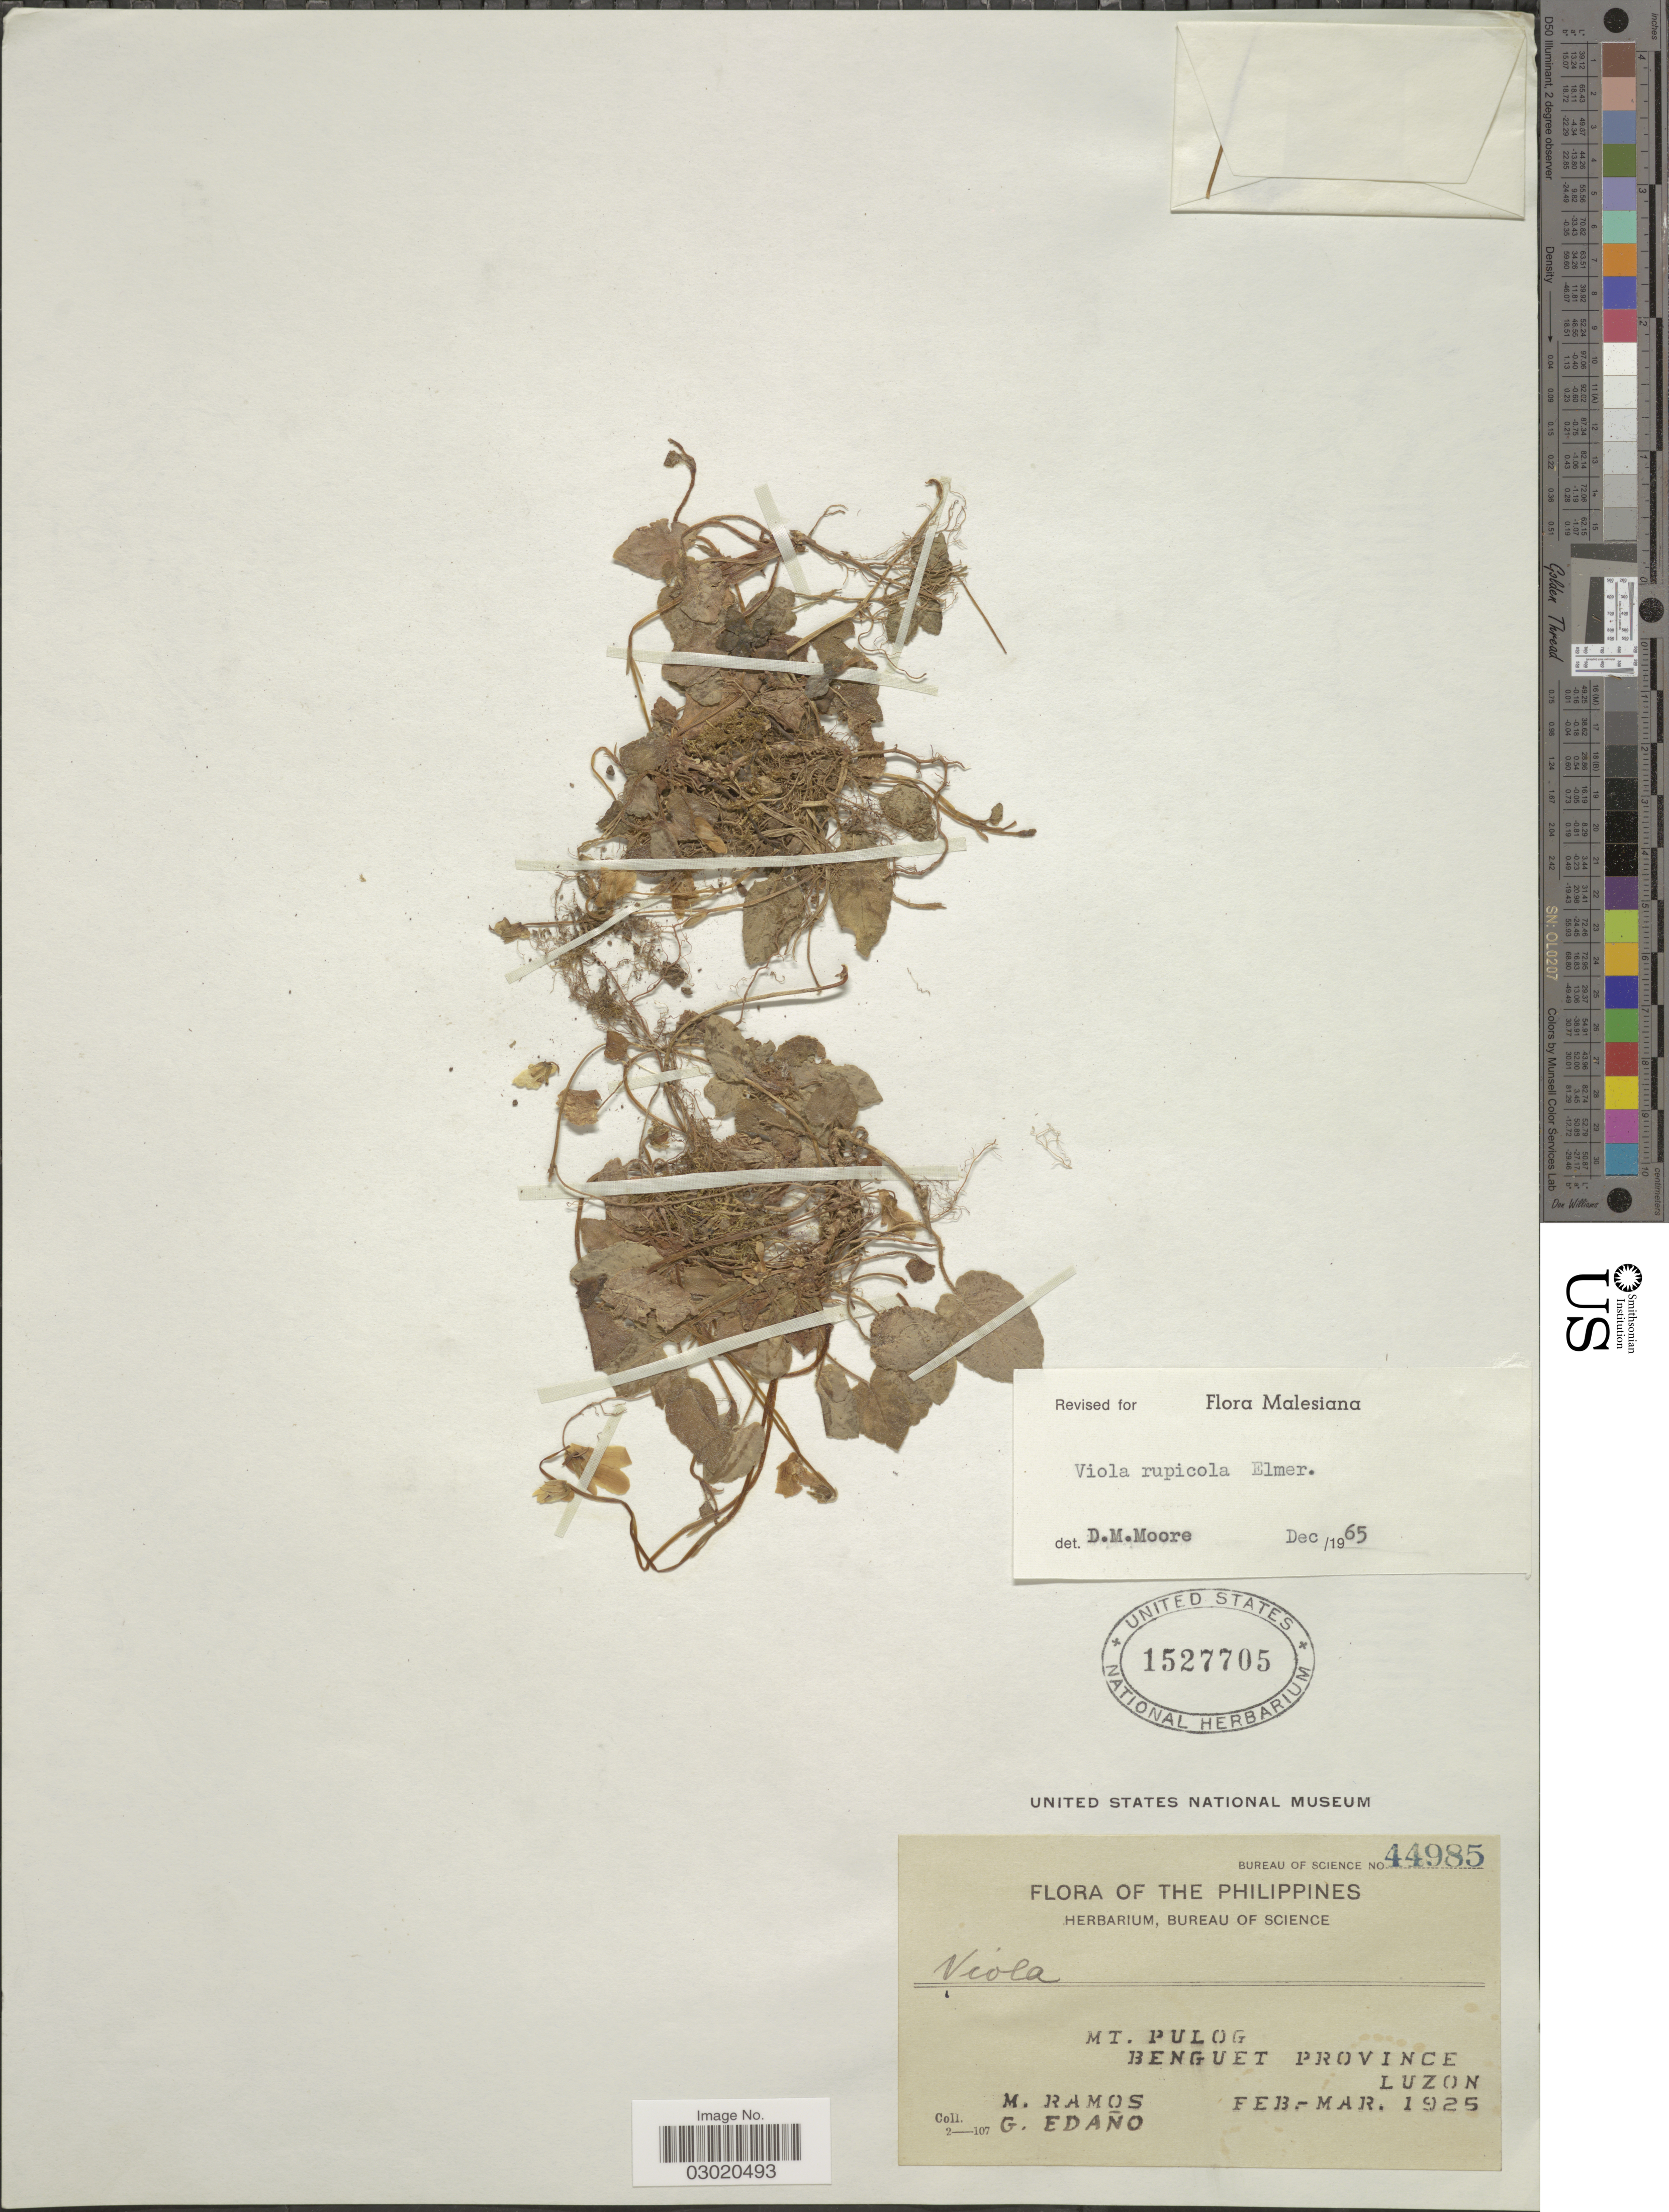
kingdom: Plantae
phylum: Tracheophyta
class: Magnoliopsida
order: Malpighiales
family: Violaceae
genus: Viola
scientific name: Viola rupicola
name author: Elmer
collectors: M. Ramos & G. Edaño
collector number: Bureau of Science 44985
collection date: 1925-02/1925-03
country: Philippines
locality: Mt. Pulog, Benguet Province, Luzon.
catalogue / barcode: US 1527705